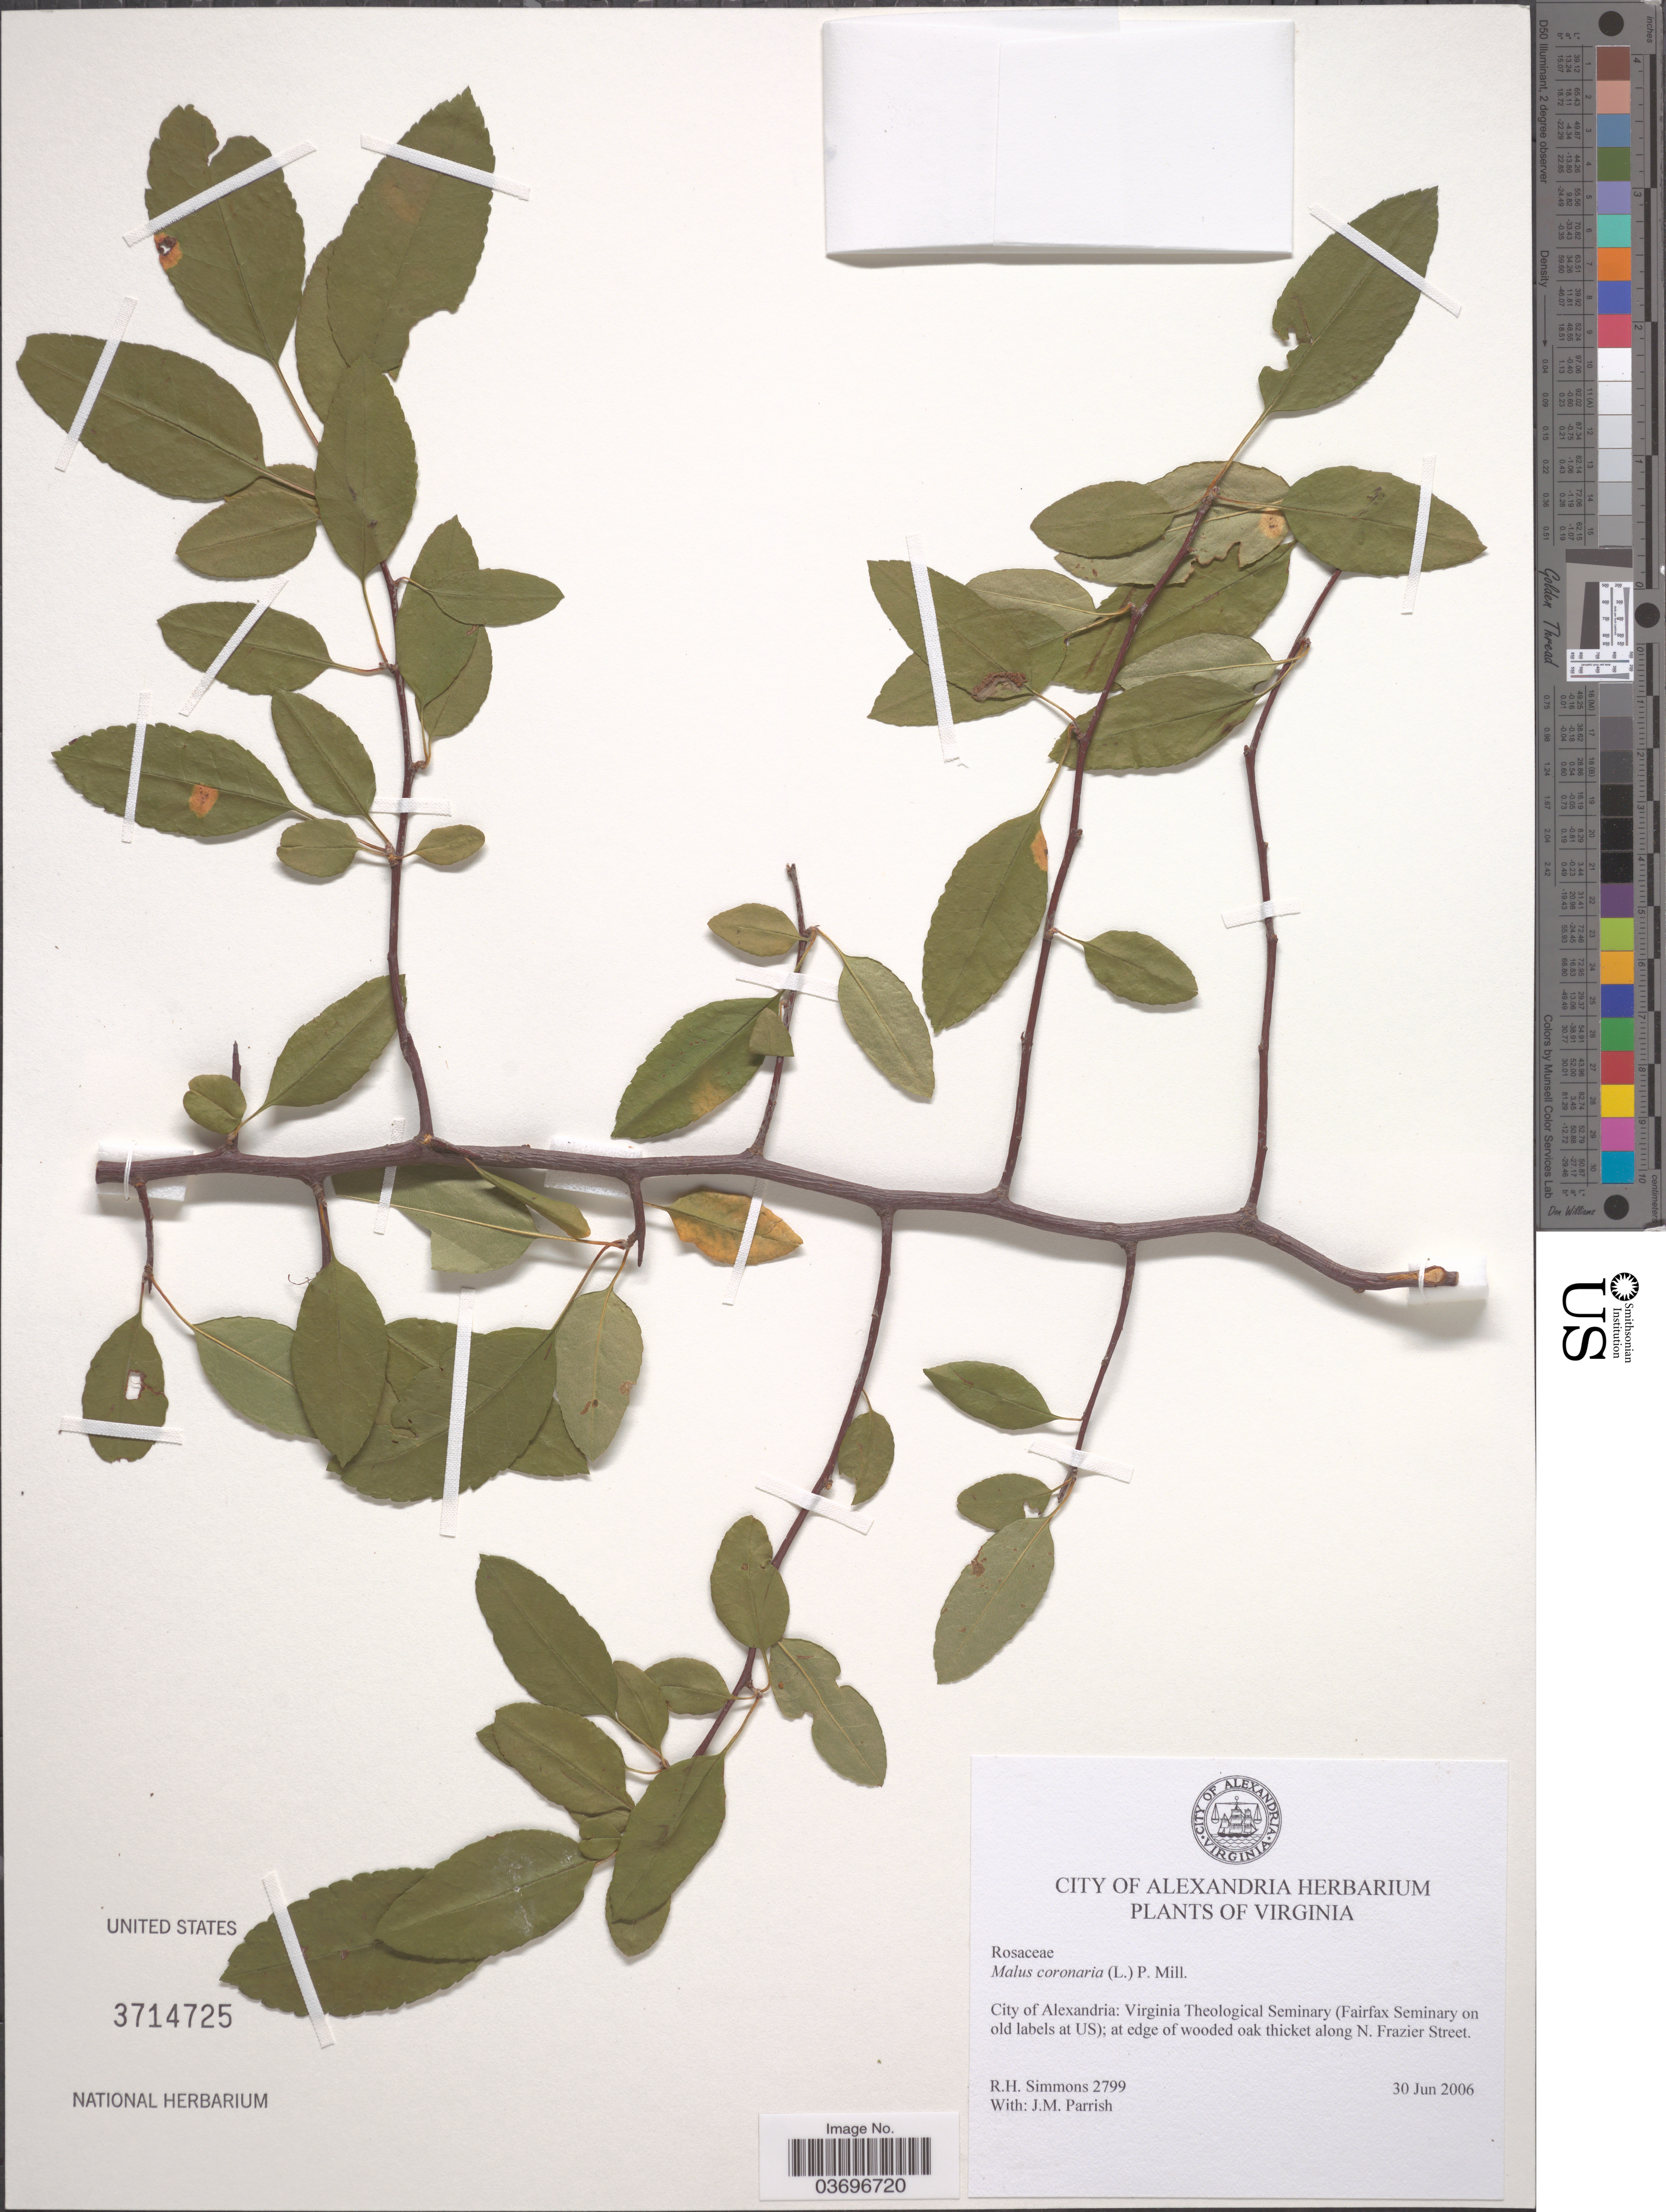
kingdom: Plantae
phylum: Tracheophyta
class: Magnoliopsida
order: Rosales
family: Rosaceae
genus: Malus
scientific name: Malus coronaria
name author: (L.) Mill.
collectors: R. H. Simmons & J. Parrish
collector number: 2799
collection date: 2006-06-30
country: United States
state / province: Virginia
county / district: City of Alexandria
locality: City of Alexandria: Virginia Theological Seminary (Fairfax Seminary ofnold labels at US); at edge of wooded oak thicket along N. Frazier Street.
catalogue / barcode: US 3714725